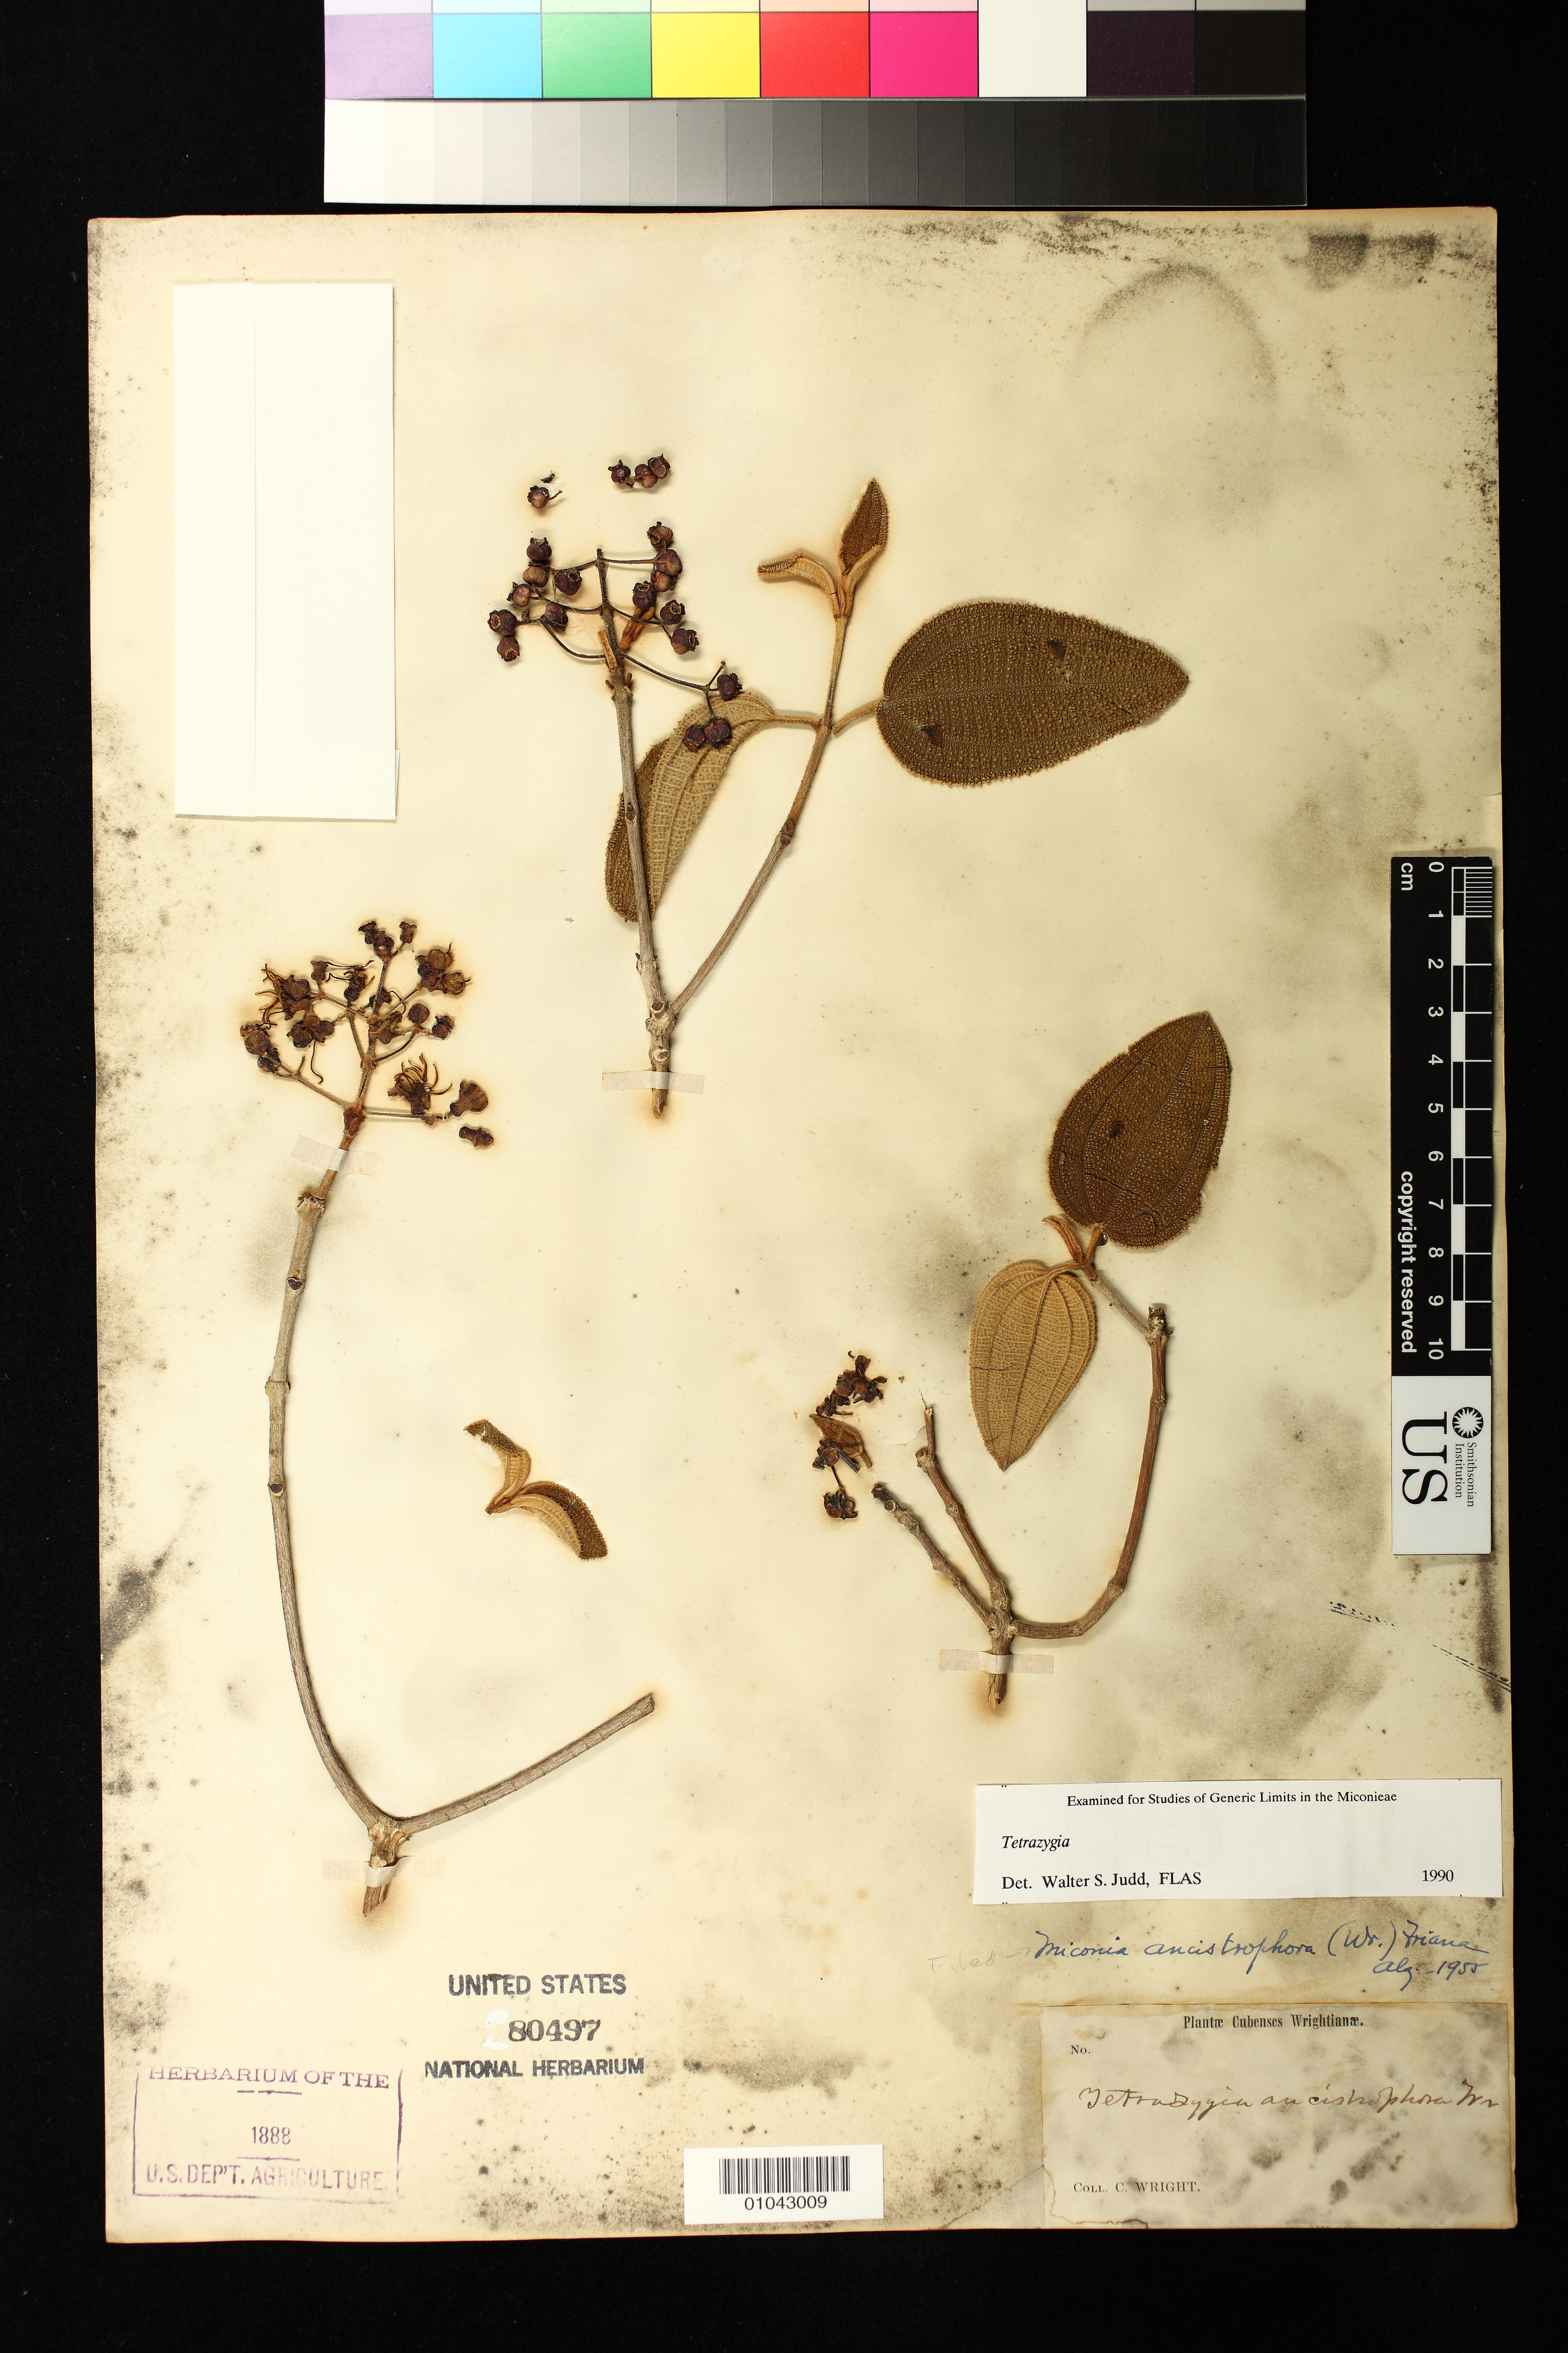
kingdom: Plantae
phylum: Tracheophyta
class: Magnoliopsida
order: Myrtales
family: Melastomataceae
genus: Tetrazygia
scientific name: Tetrazygia ancistrophora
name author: C. Wright in Sauvalle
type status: Type Collection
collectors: C. Wright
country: Cuba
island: Cuba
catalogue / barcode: US 80497